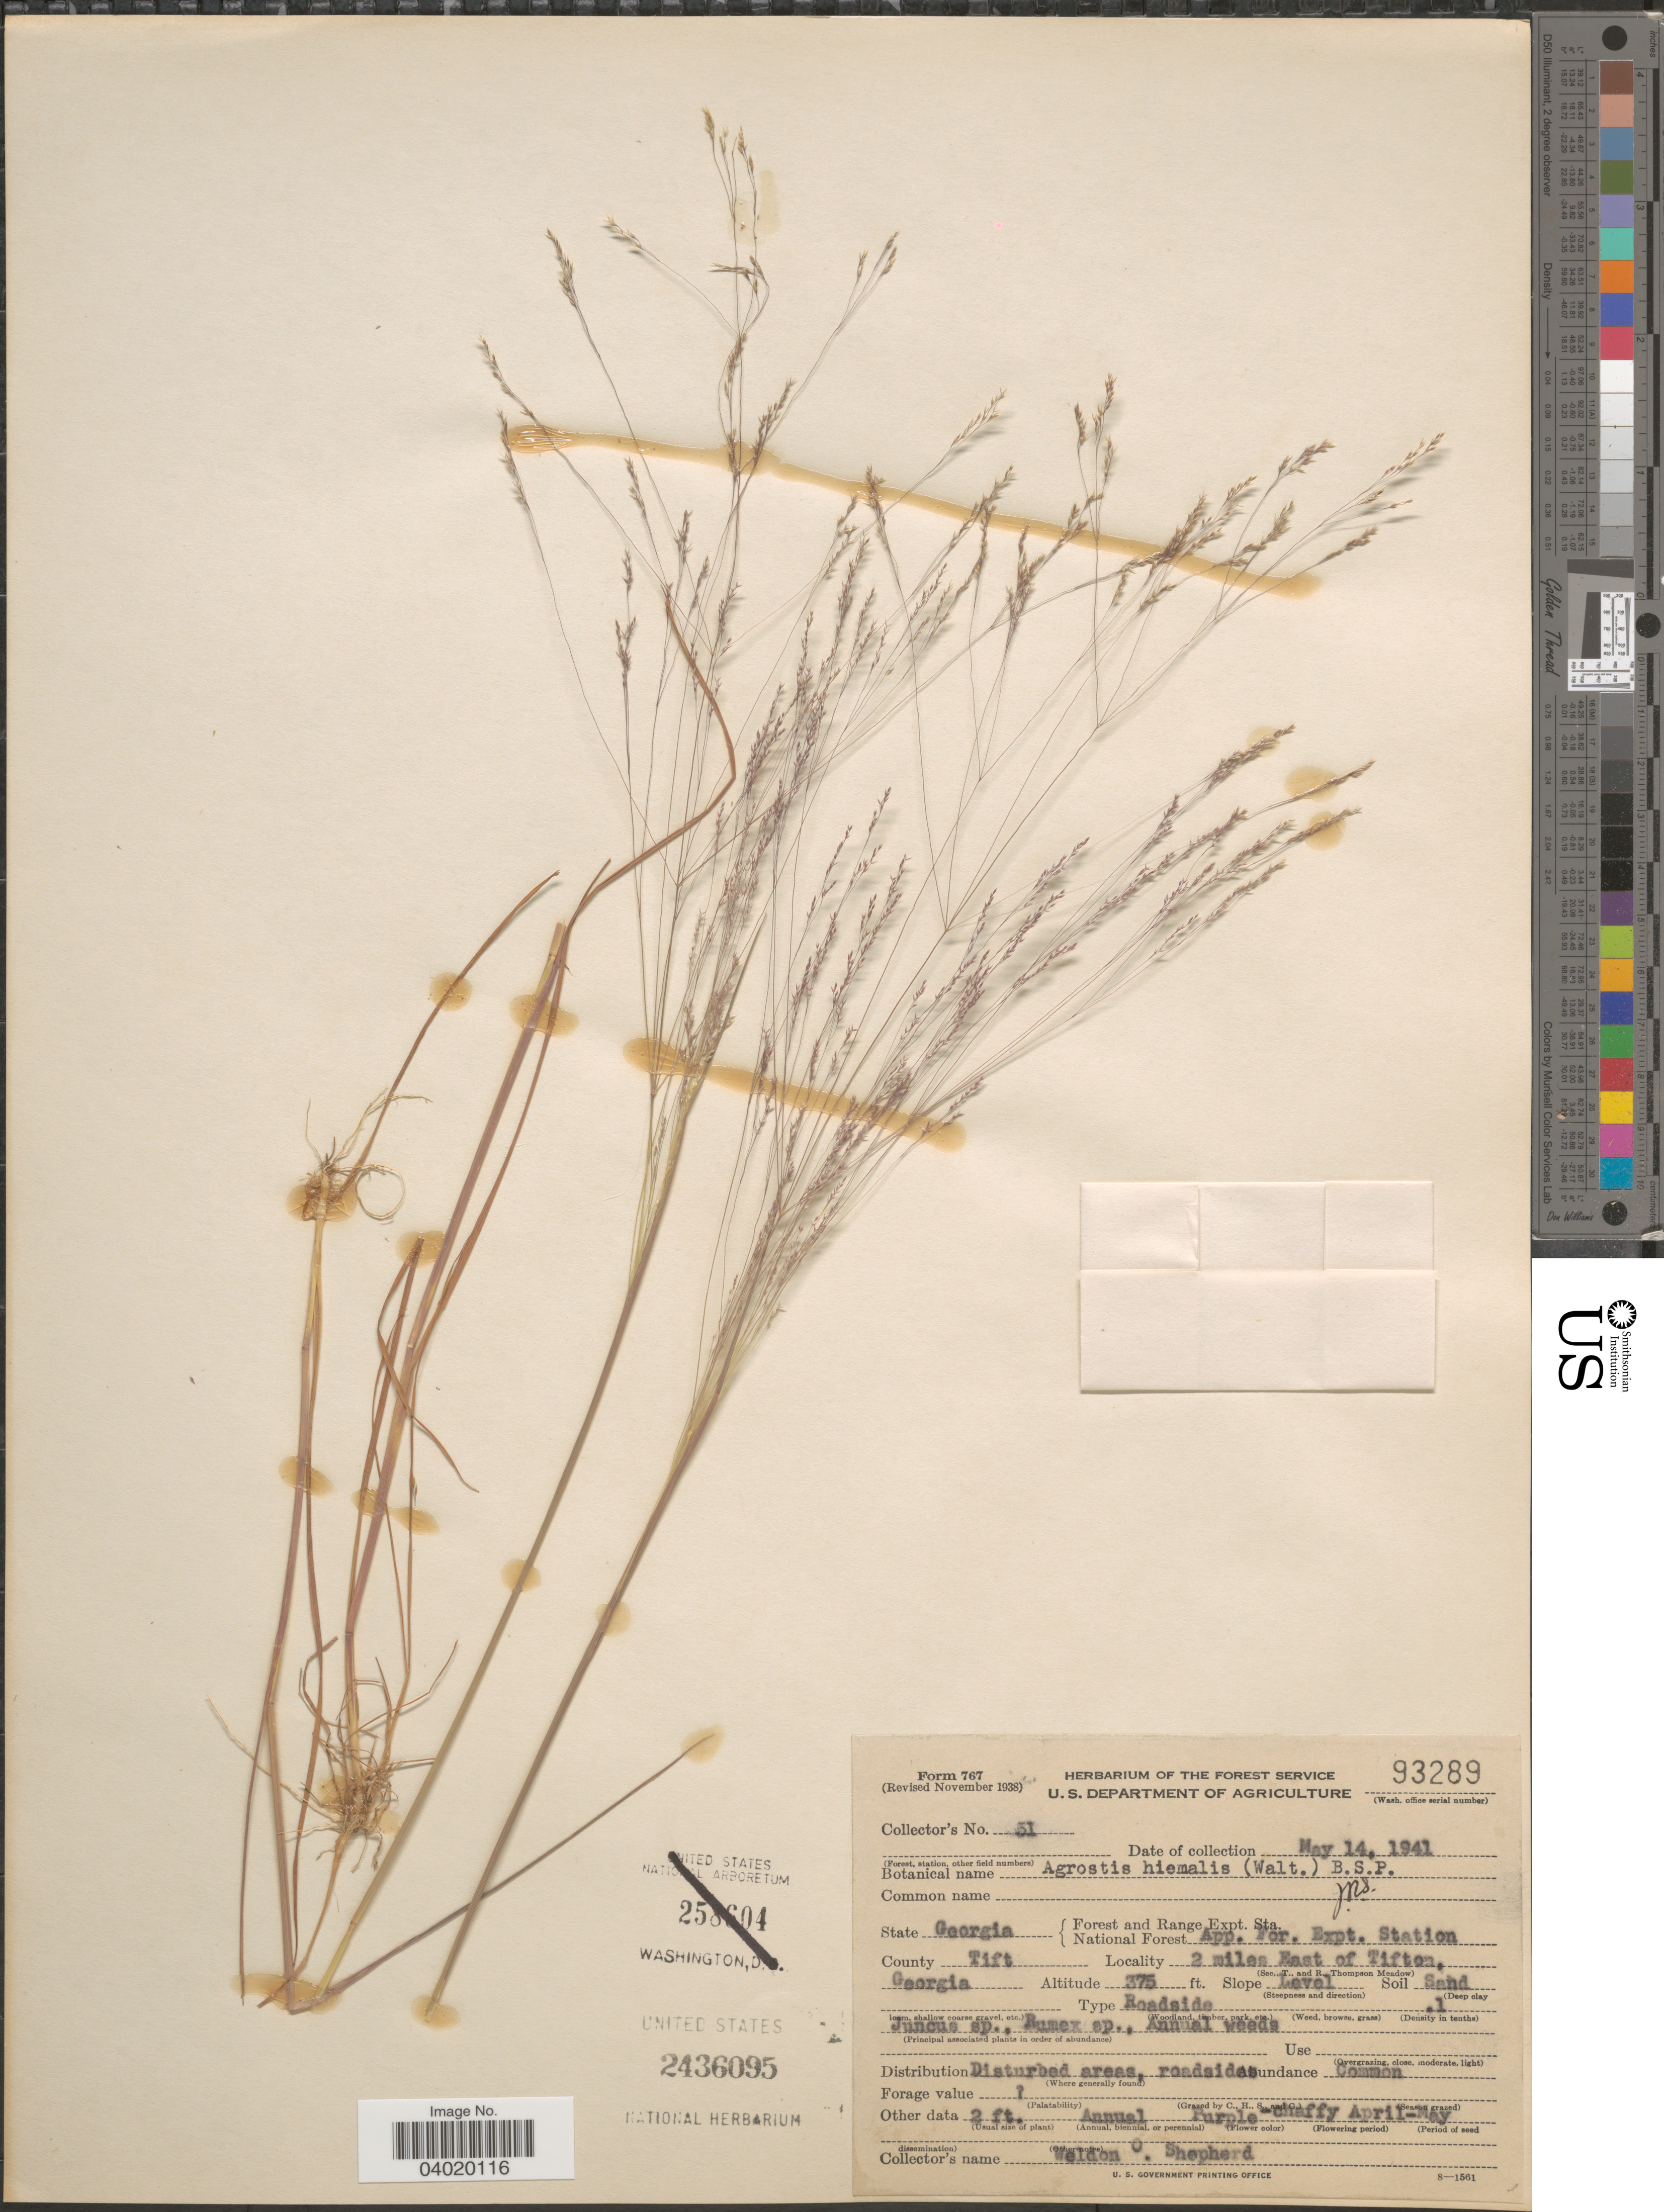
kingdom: Plantae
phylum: Tracheophyta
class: Liliopsida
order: Poales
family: Poaceae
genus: Agrostis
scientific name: Agrostis hyemalis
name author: (Walter) Britton et al.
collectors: W. Shepherd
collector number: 51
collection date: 1941-05-14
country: United States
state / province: Georgia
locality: Forest and Range Expt. Sta. National Forest. App. For. Expt. Station. County Tift. 2 miles East of Tifton.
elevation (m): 114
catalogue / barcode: US 2436095